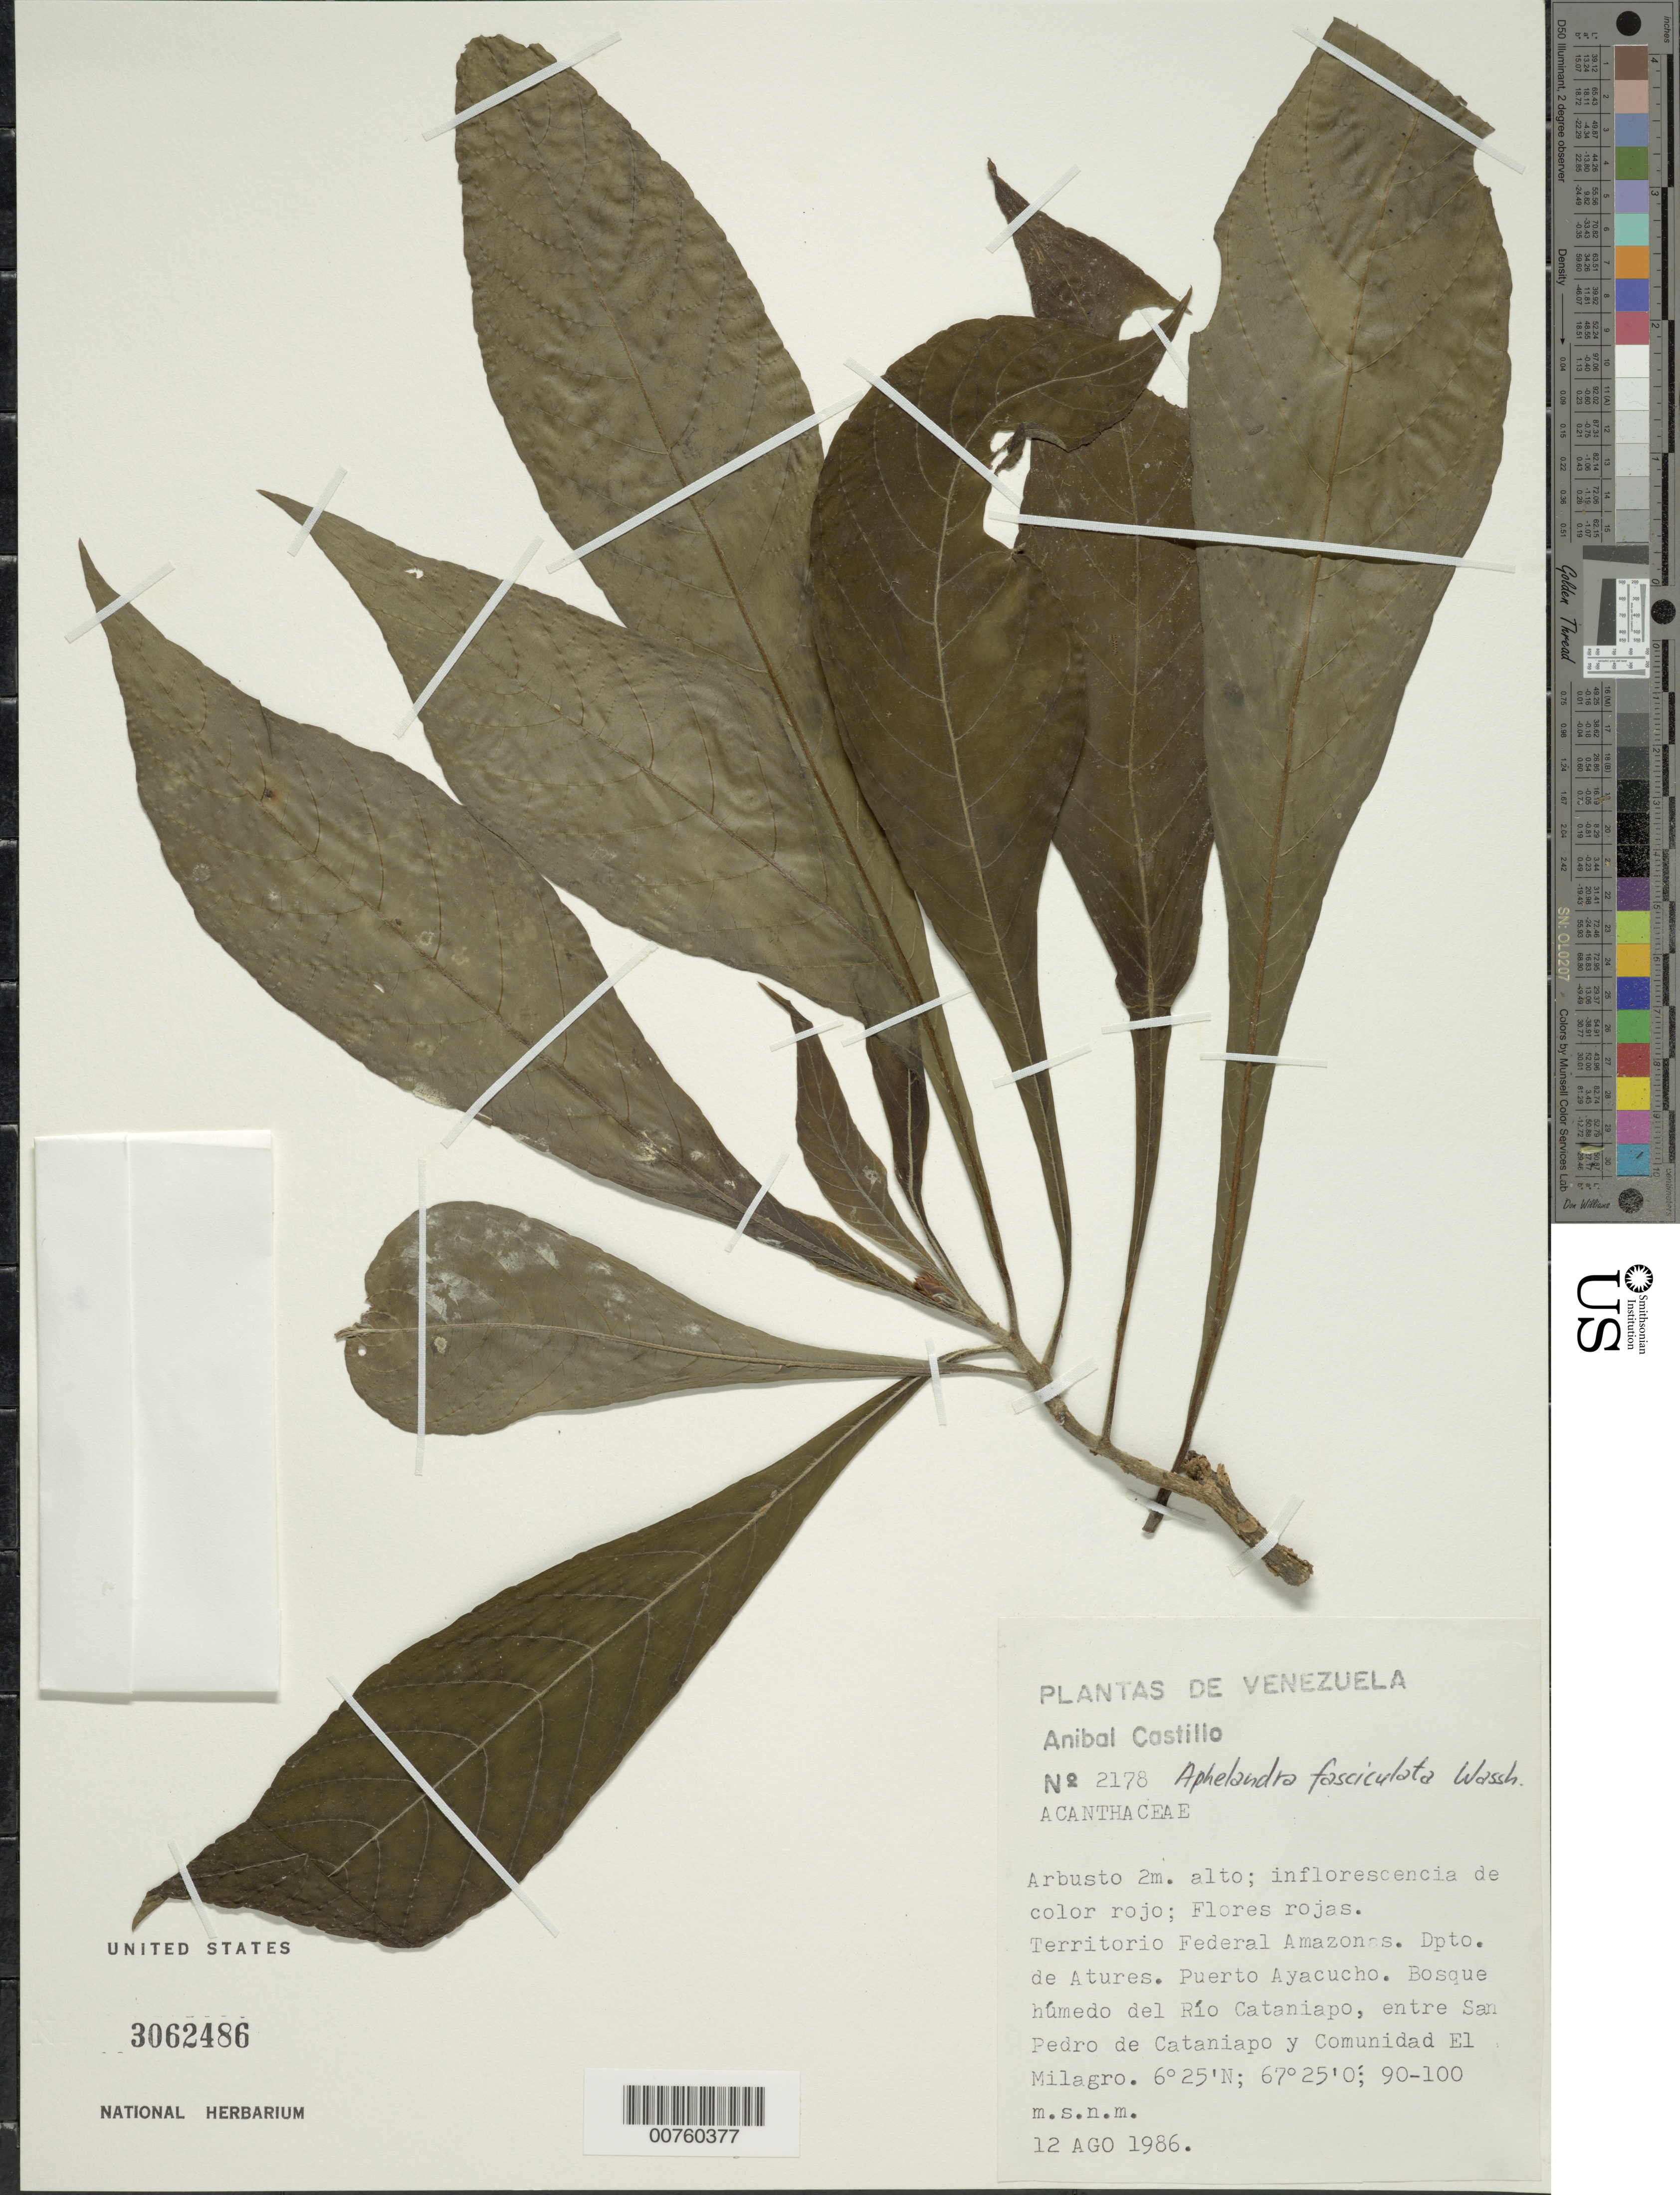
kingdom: Plantae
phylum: Tracheophyta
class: Magnoliopsida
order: Lamiales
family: Acanthaceae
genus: Aphelandra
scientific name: Aphelandra fasciculata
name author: Wassh.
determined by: Wasshausen, Dieter C., (BOT), Smithsonian Institution - National Museum of Natural History (UNITED STATES)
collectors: A. Castillo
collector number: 2178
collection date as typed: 12-Aug-86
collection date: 1986-08-12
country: Venezuela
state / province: Amazonas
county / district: Atures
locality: Puerto Ayacucho, Río Cataniapo, entre San Pedro de Cataniapo y comunidad El Milagro.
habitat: Bosque húmedo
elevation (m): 90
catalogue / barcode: US 3062486